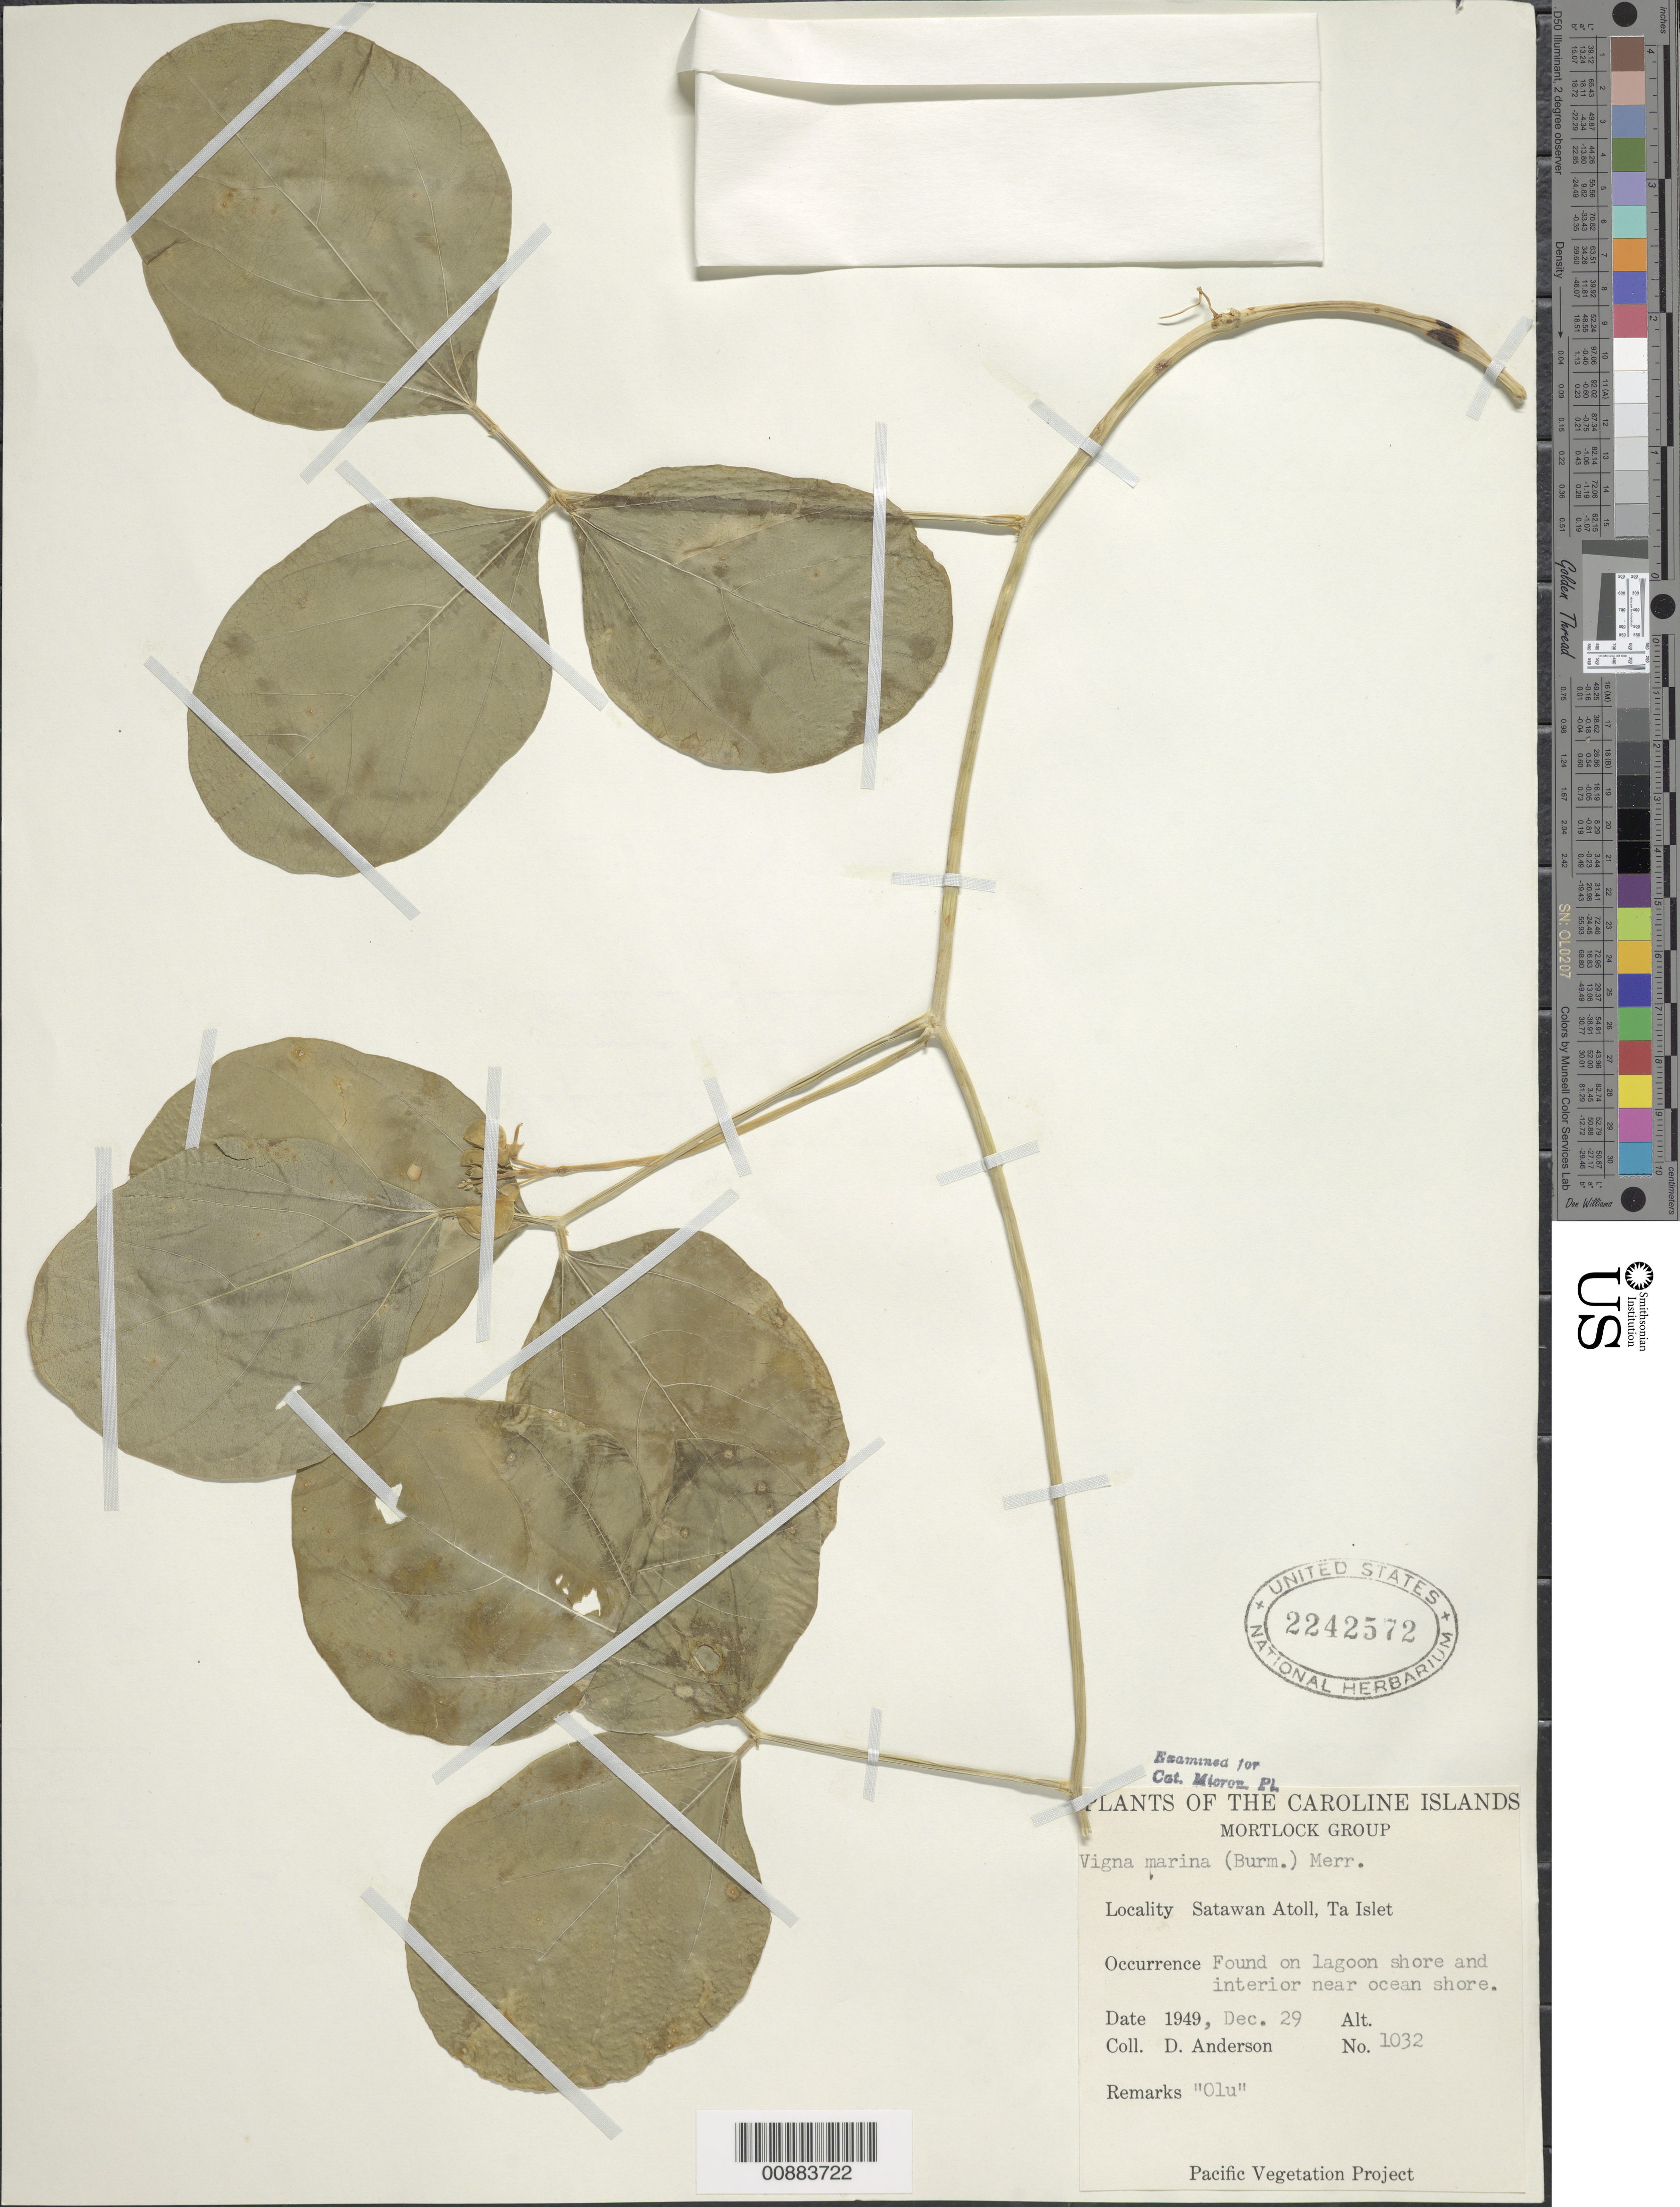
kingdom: Plantae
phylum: Tracheophyta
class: Magnoliopsida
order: Fabales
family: Fabaceae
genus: Vigna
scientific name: Vigna marina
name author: (Burm.) Merr.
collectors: D. Anderson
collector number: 1032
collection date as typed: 29 Dec 1949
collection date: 1949-12-29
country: Micronesia, Federated States of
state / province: Truk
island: Satawan Atoll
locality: Ta Islet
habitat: Lagoon shore and interior near ocean shore.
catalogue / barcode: US 2242572